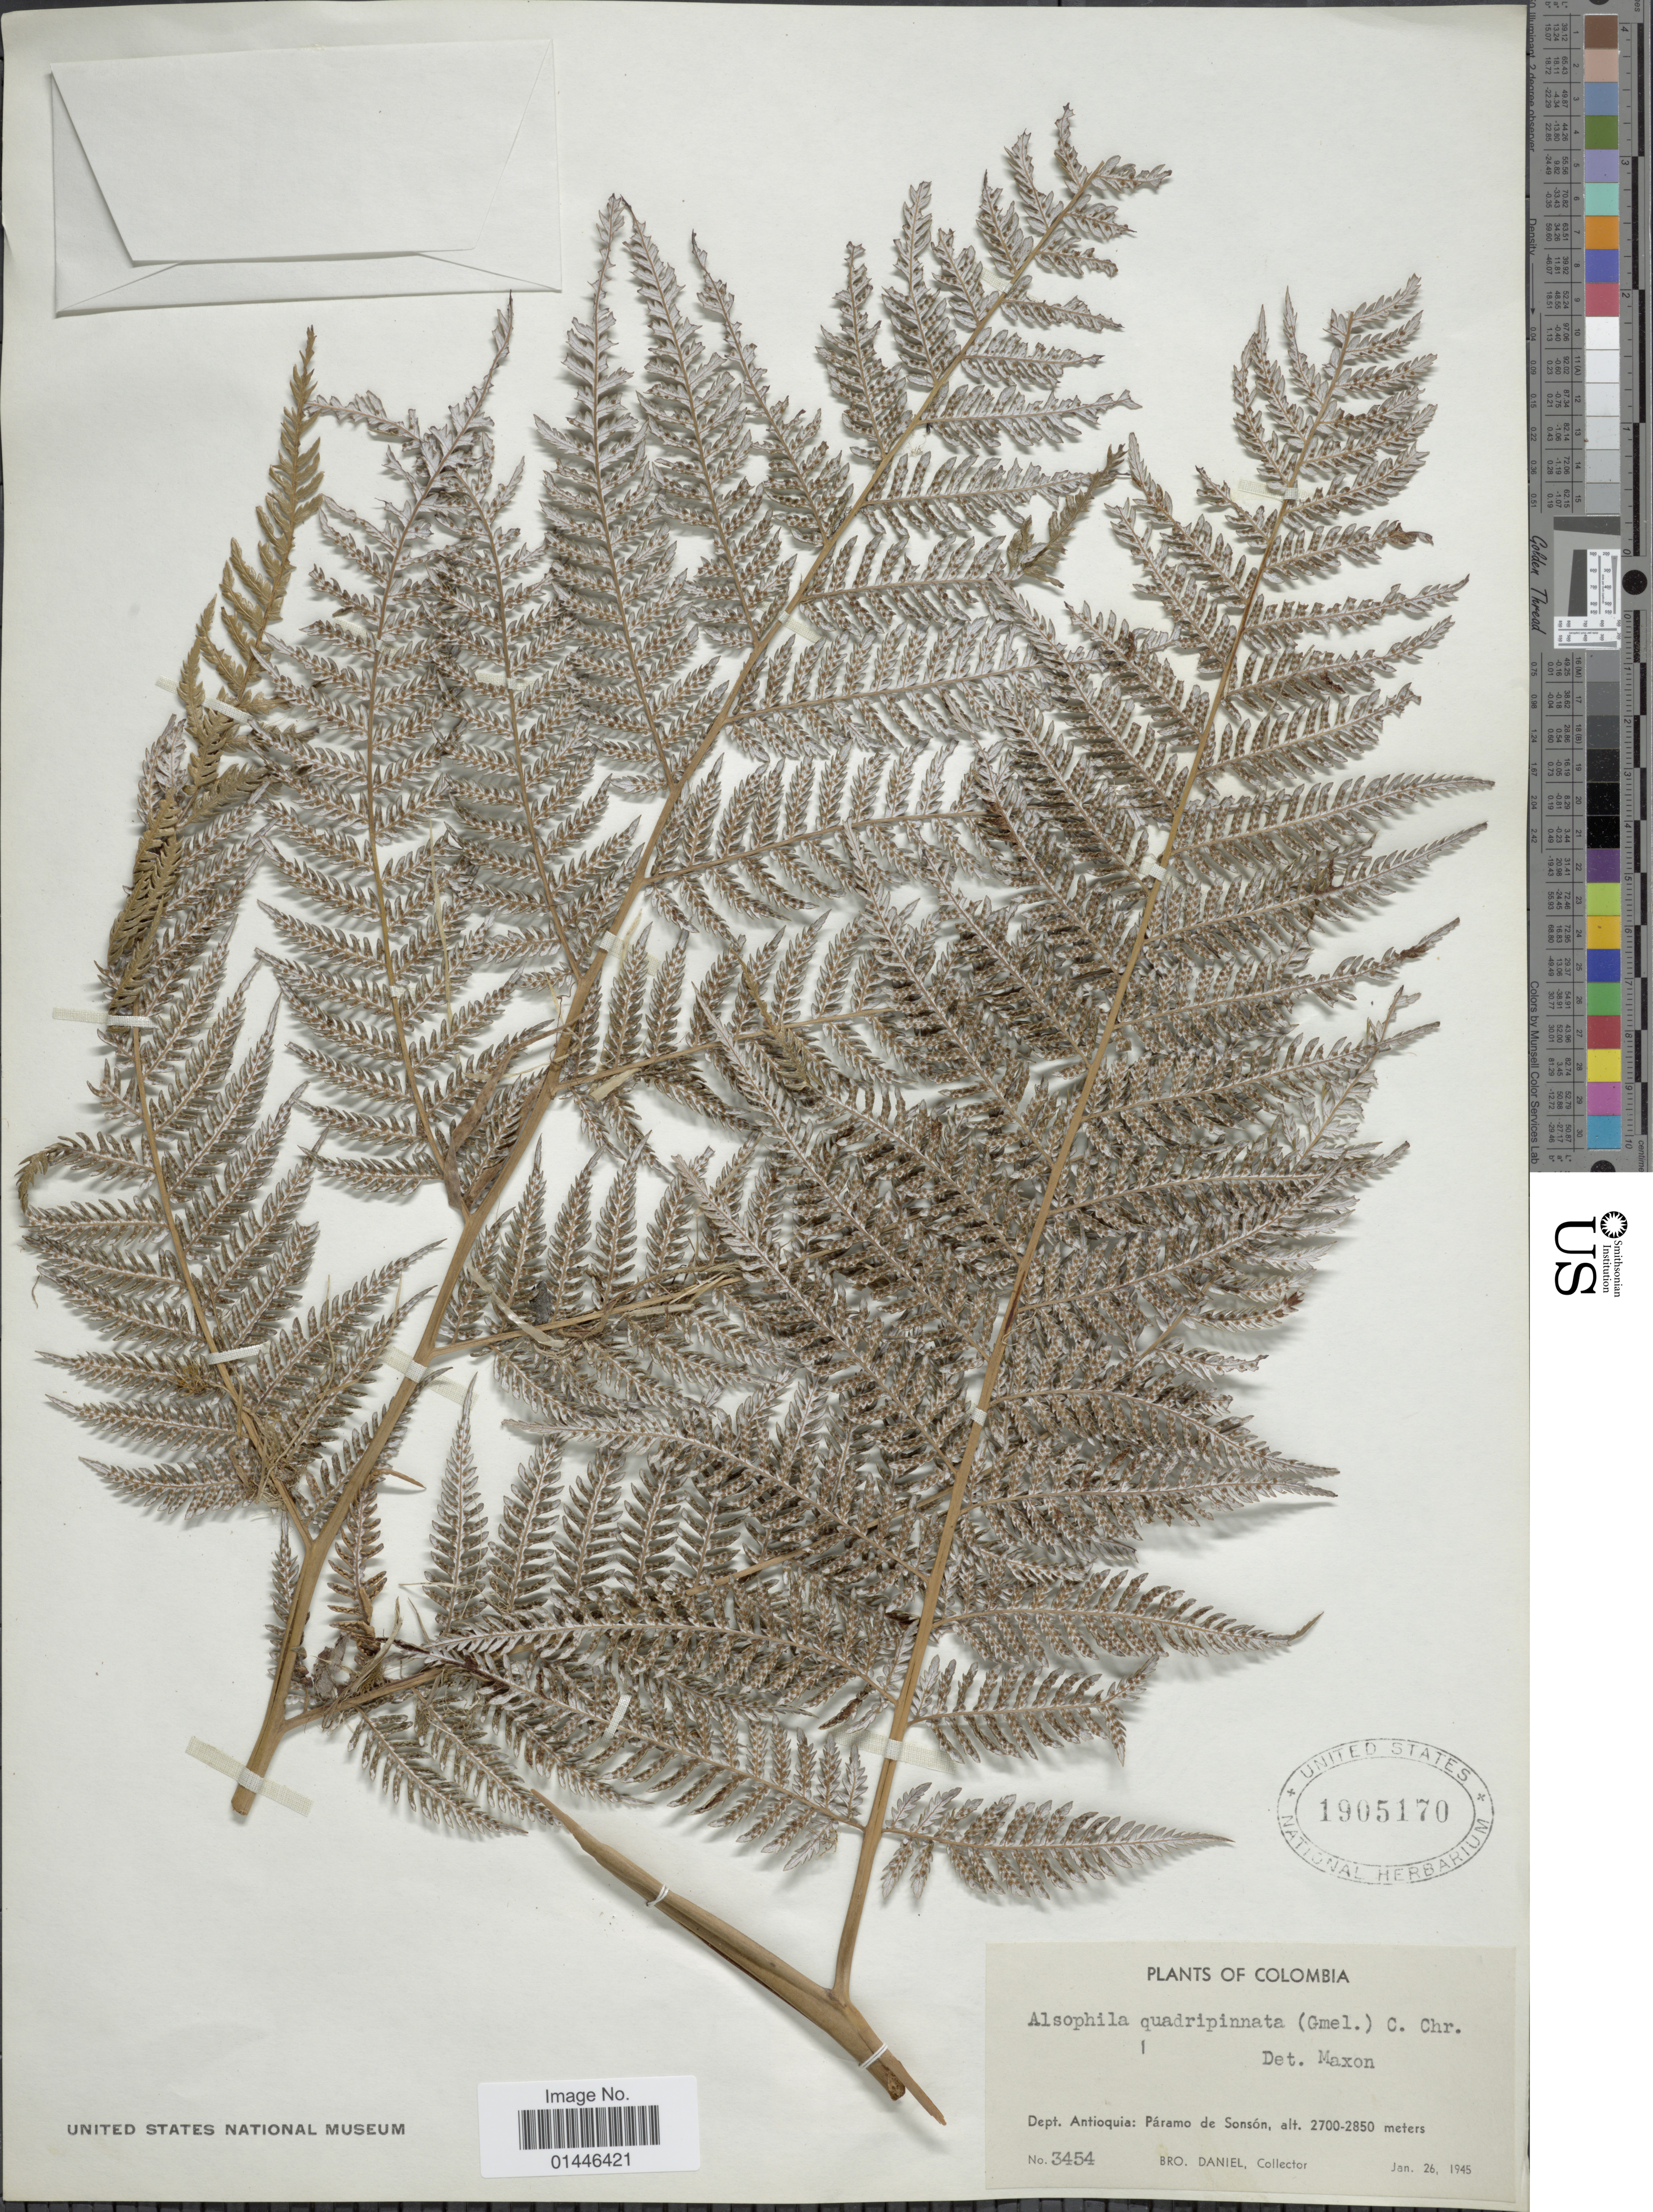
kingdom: Plantae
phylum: Tracheophyta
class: Polypodiopsida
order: Cyatheales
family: Dicksoniaceae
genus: Lophosoria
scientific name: Lophosoria quadripinnata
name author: (J.F. Gmel.) C. Chr.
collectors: Bro. Daniel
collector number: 3454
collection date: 1945-01-26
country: Colombia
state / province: Antioquia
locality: Páramo de Sonsón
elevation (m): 2700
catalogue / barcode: US 1905170